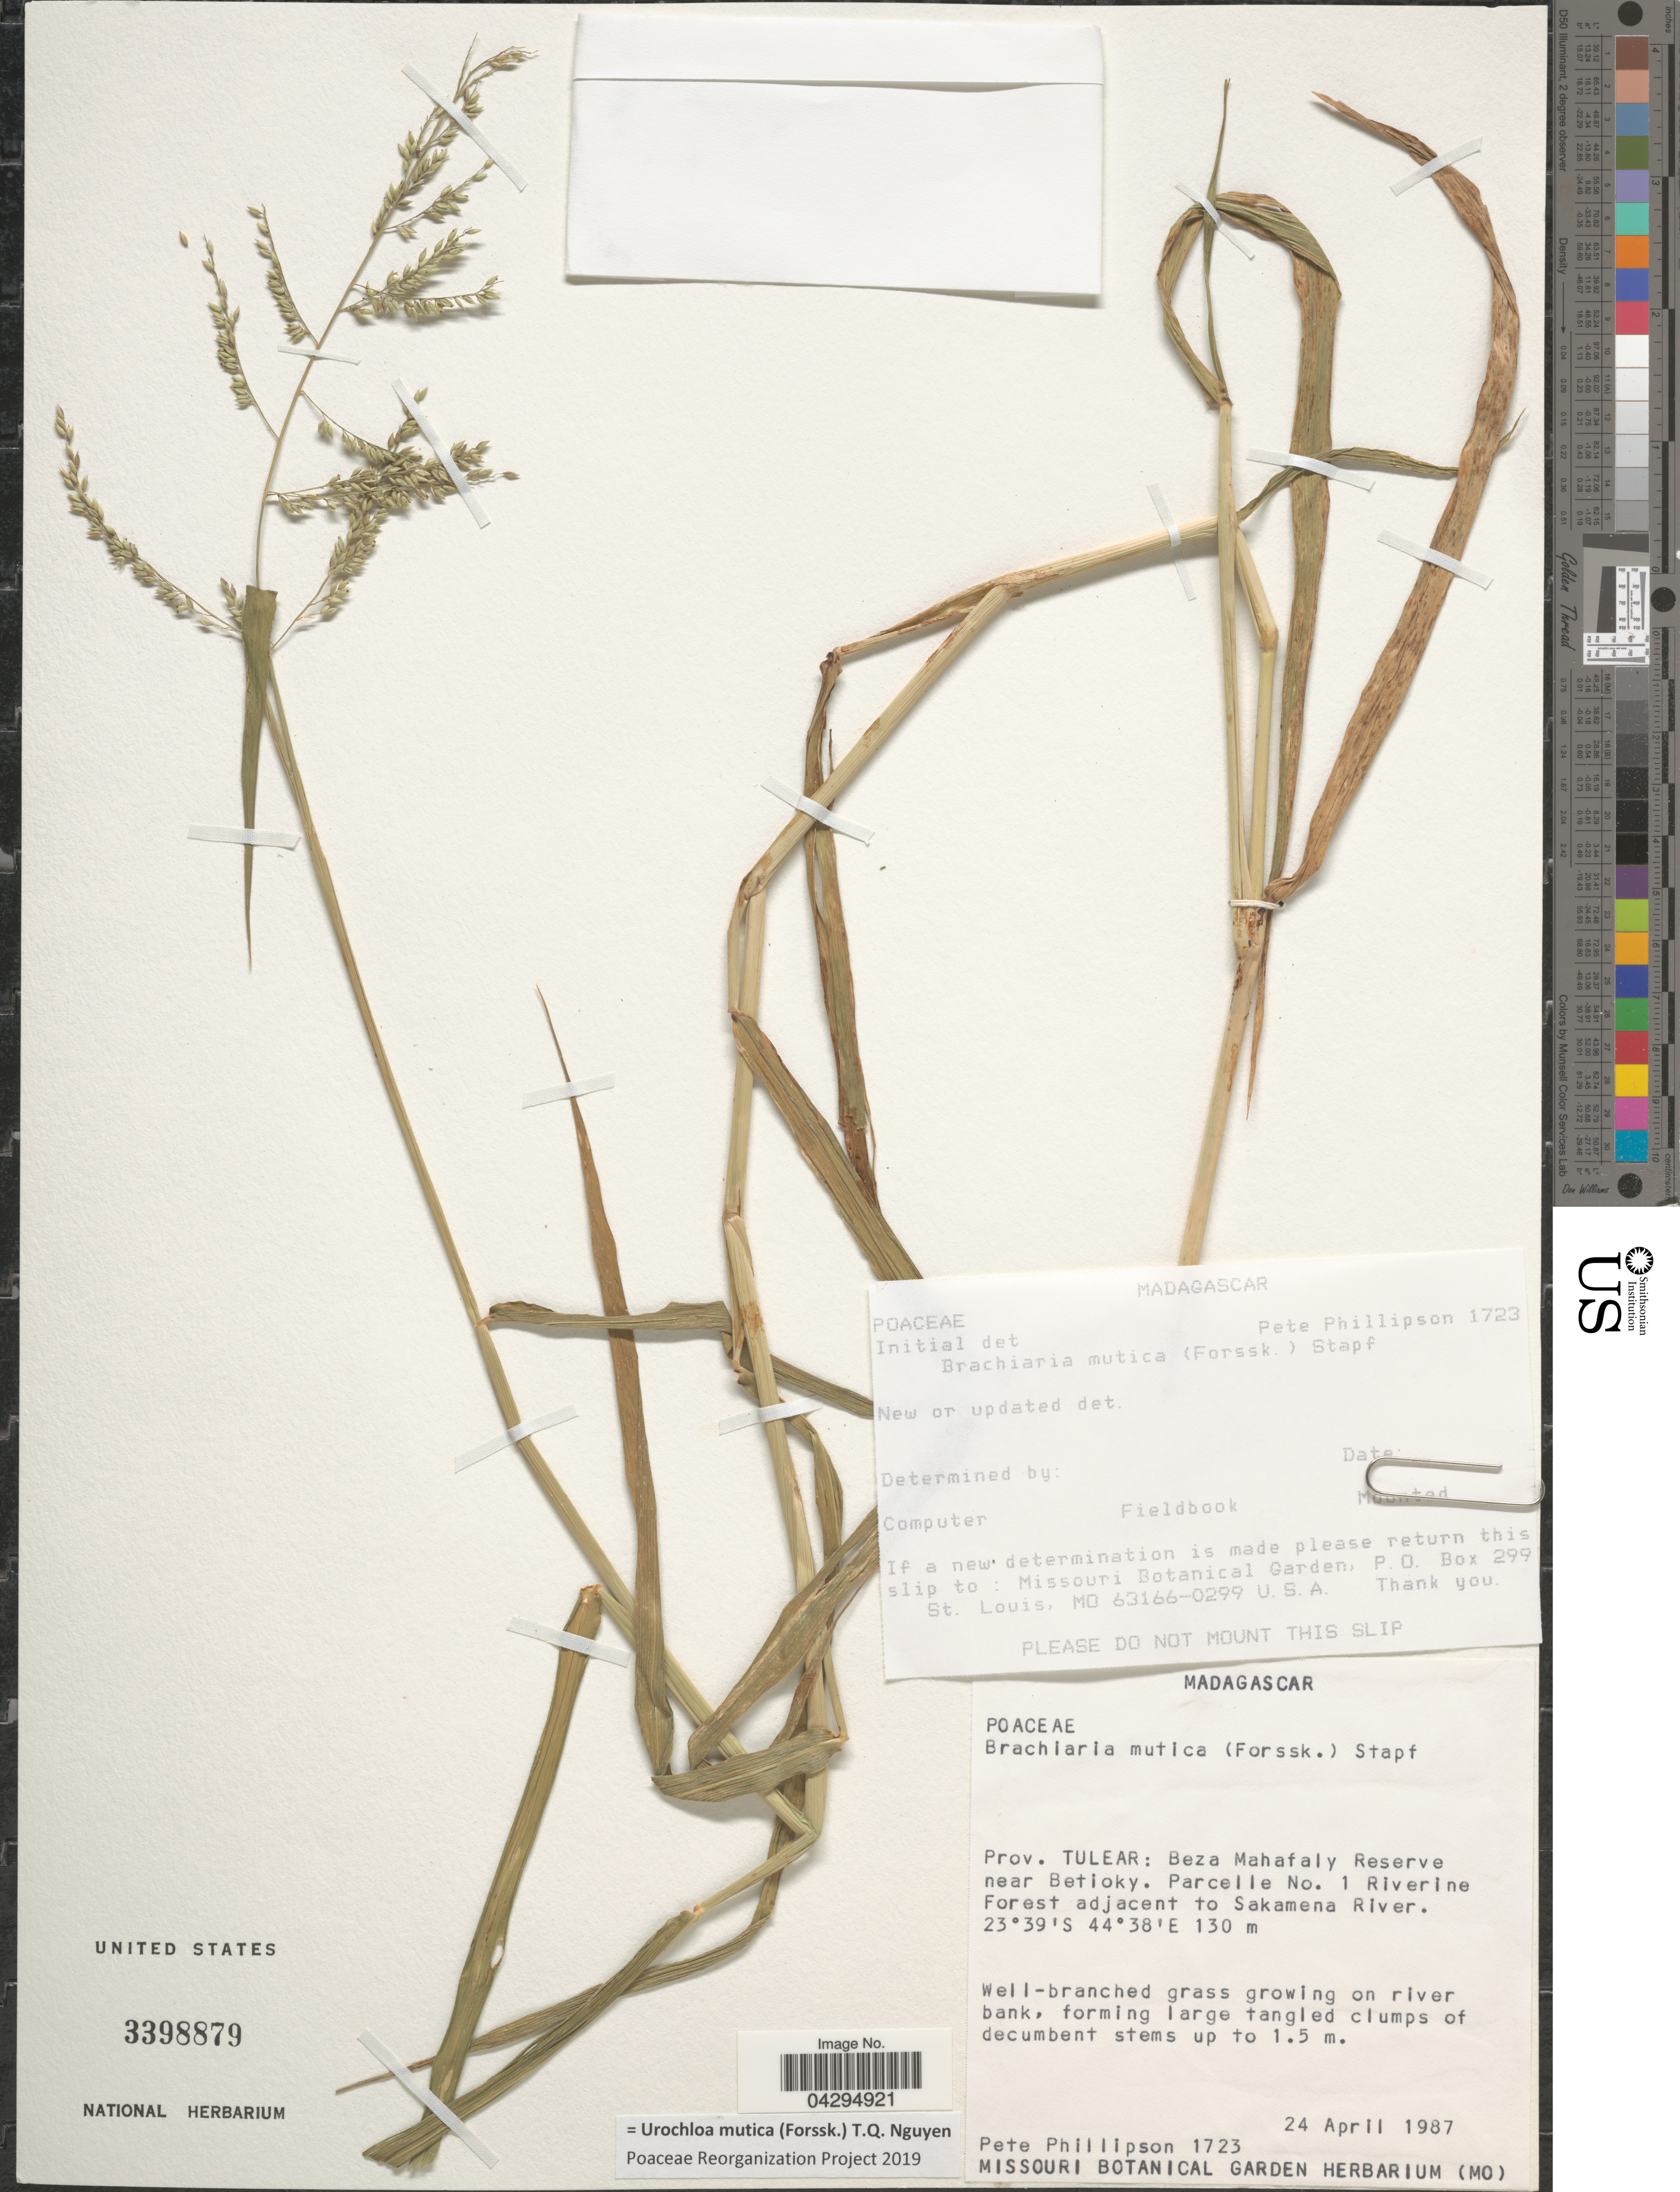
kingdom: Plantae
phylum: Tracheophyta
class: Liliopsida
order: Poales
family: Poaceae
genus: Urochloa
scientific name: Urochloa mutica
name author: (Forssk.) T.Q. Nguyen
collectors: P. B. Phillipson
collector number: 1723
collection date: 1987-04-24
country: Madagascar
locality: Prov. Tulear: Beza Mahafaly Reserve near Betioky. Parcelle No. 1 Riverline Forest adjacent to Sakamena River.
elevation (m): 130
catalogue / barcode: US 3398879